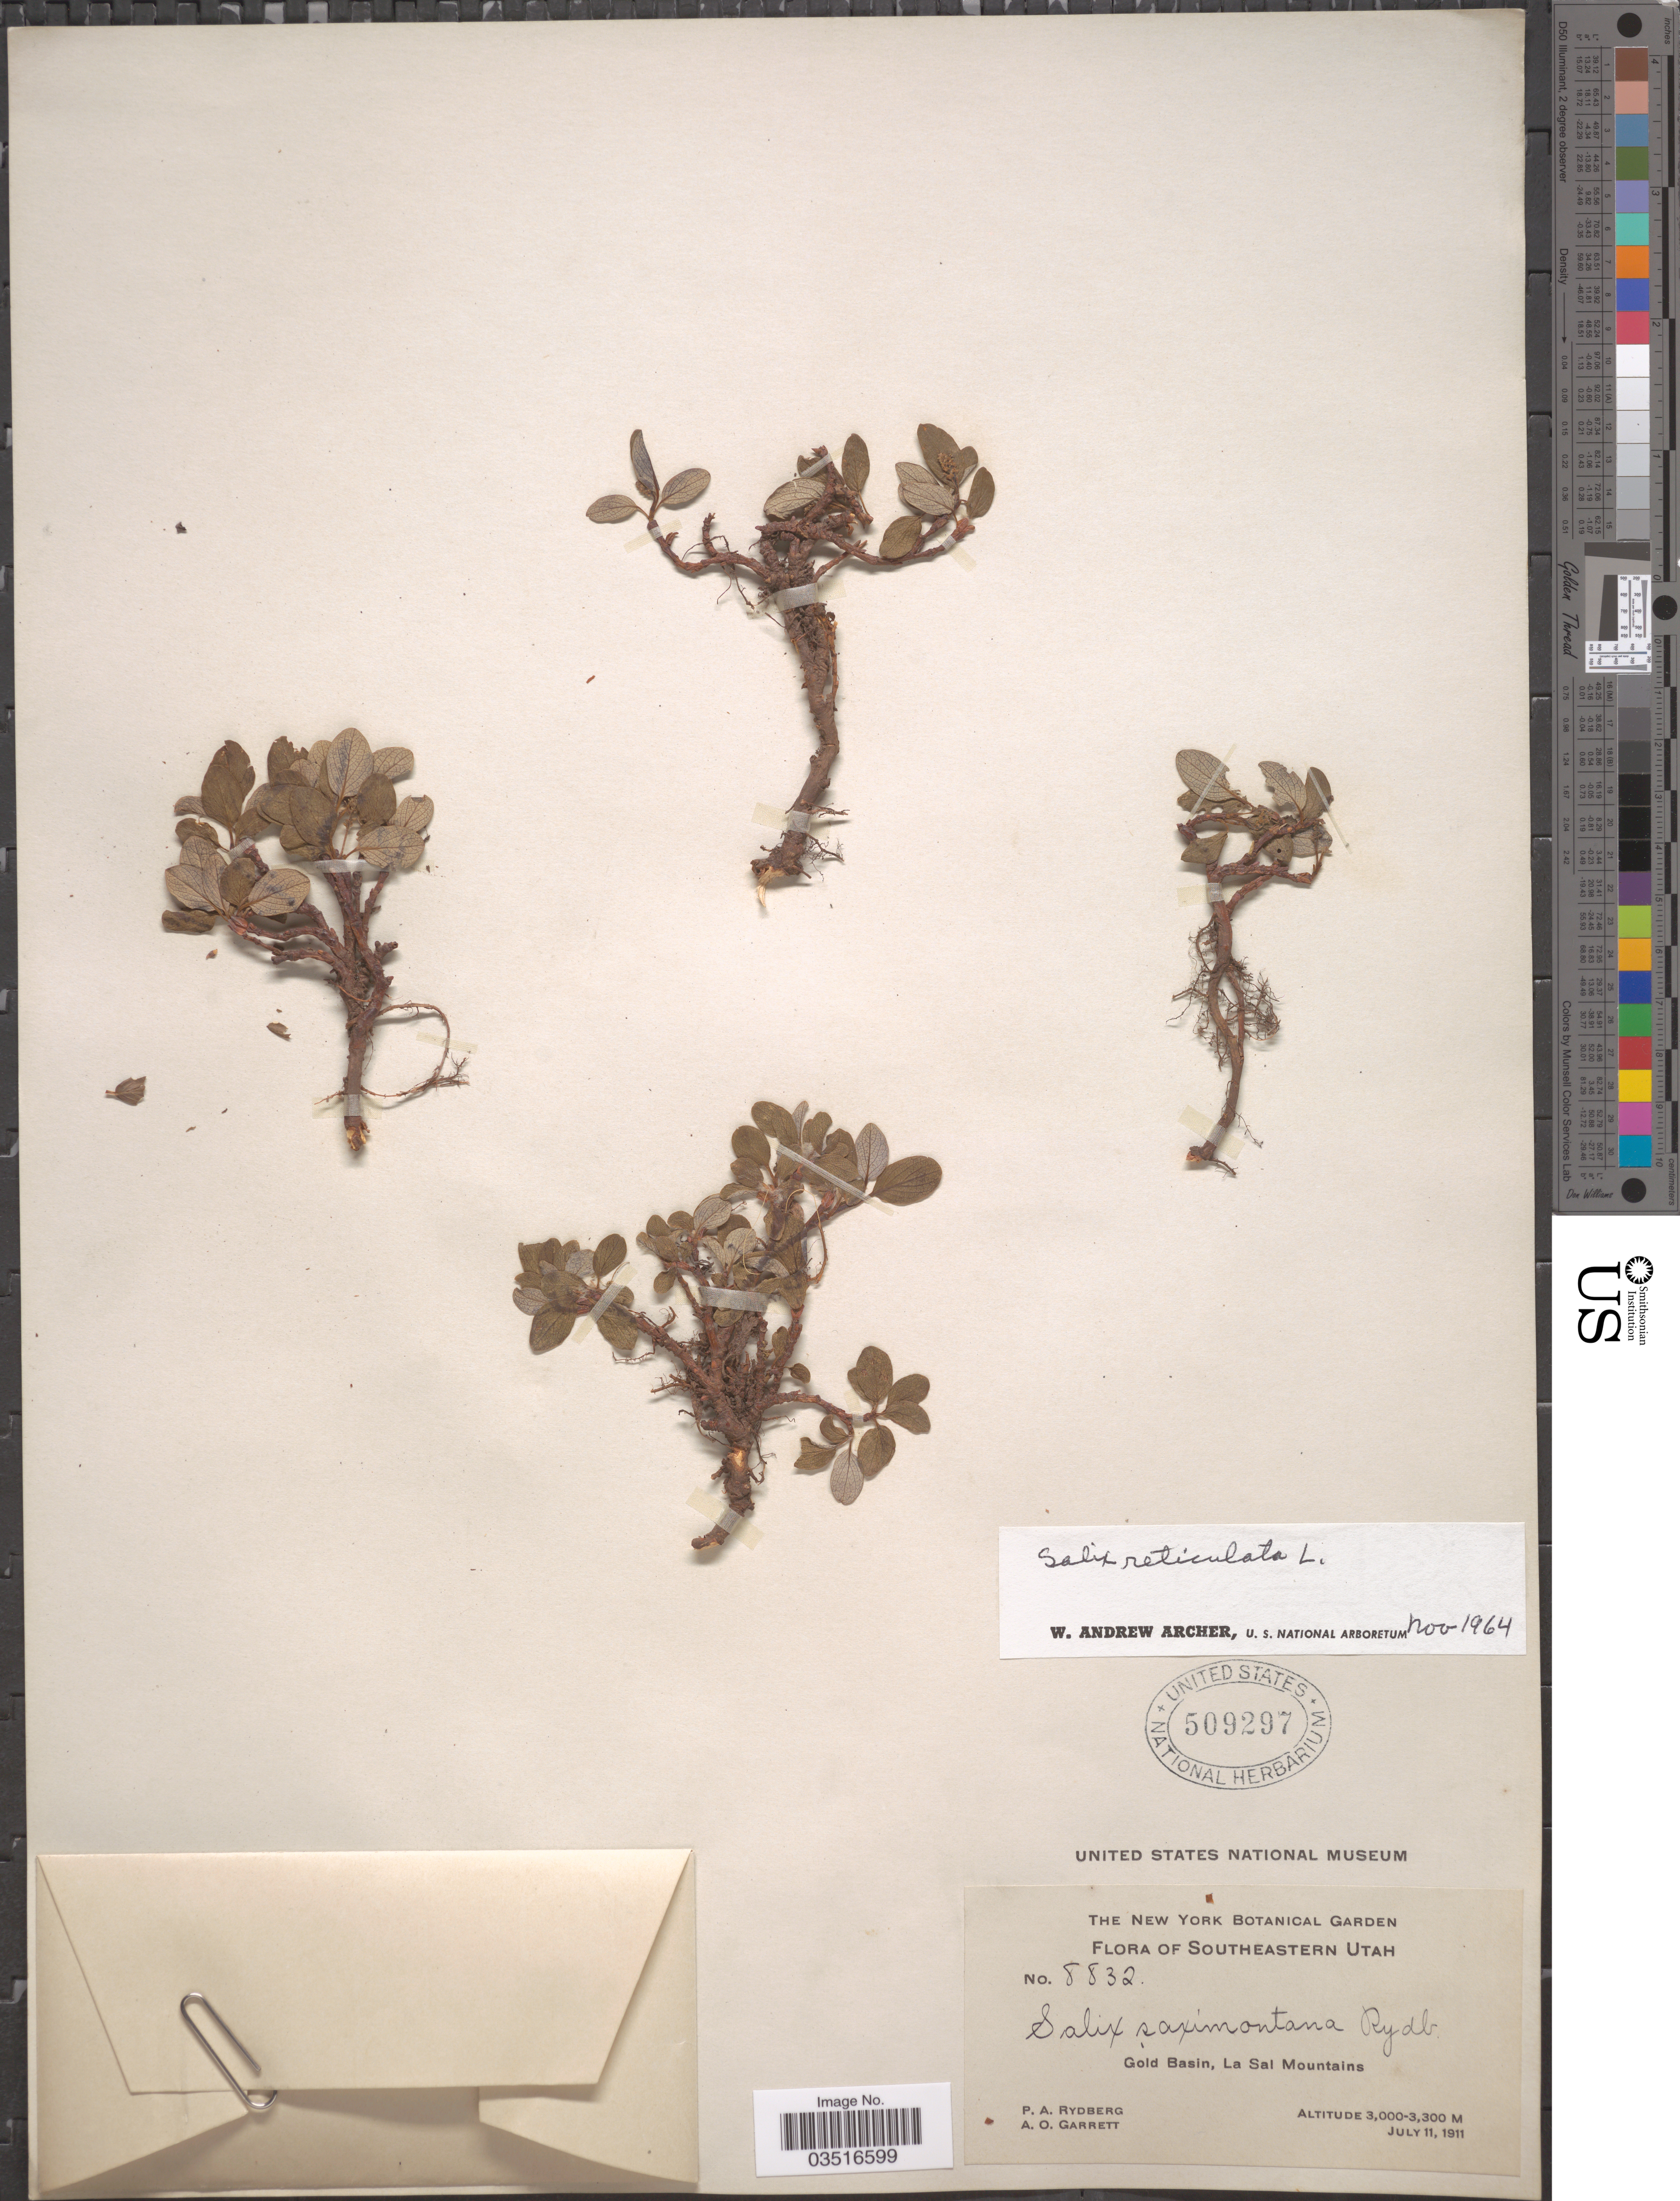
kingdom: Plantae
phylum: Tracheophyta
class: Magnoliopsida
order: Malpighiales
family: Salicaceae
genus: Salix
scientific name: Salix reticulata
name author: L.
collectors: P. A. Rydberg & A. O. Garrett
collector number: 8832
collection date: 1911-07-11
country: United States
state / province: Utah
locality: Southeastern Utah. Gold Basin, La Sal Mountains.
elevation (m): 3000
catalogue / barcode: US 509297